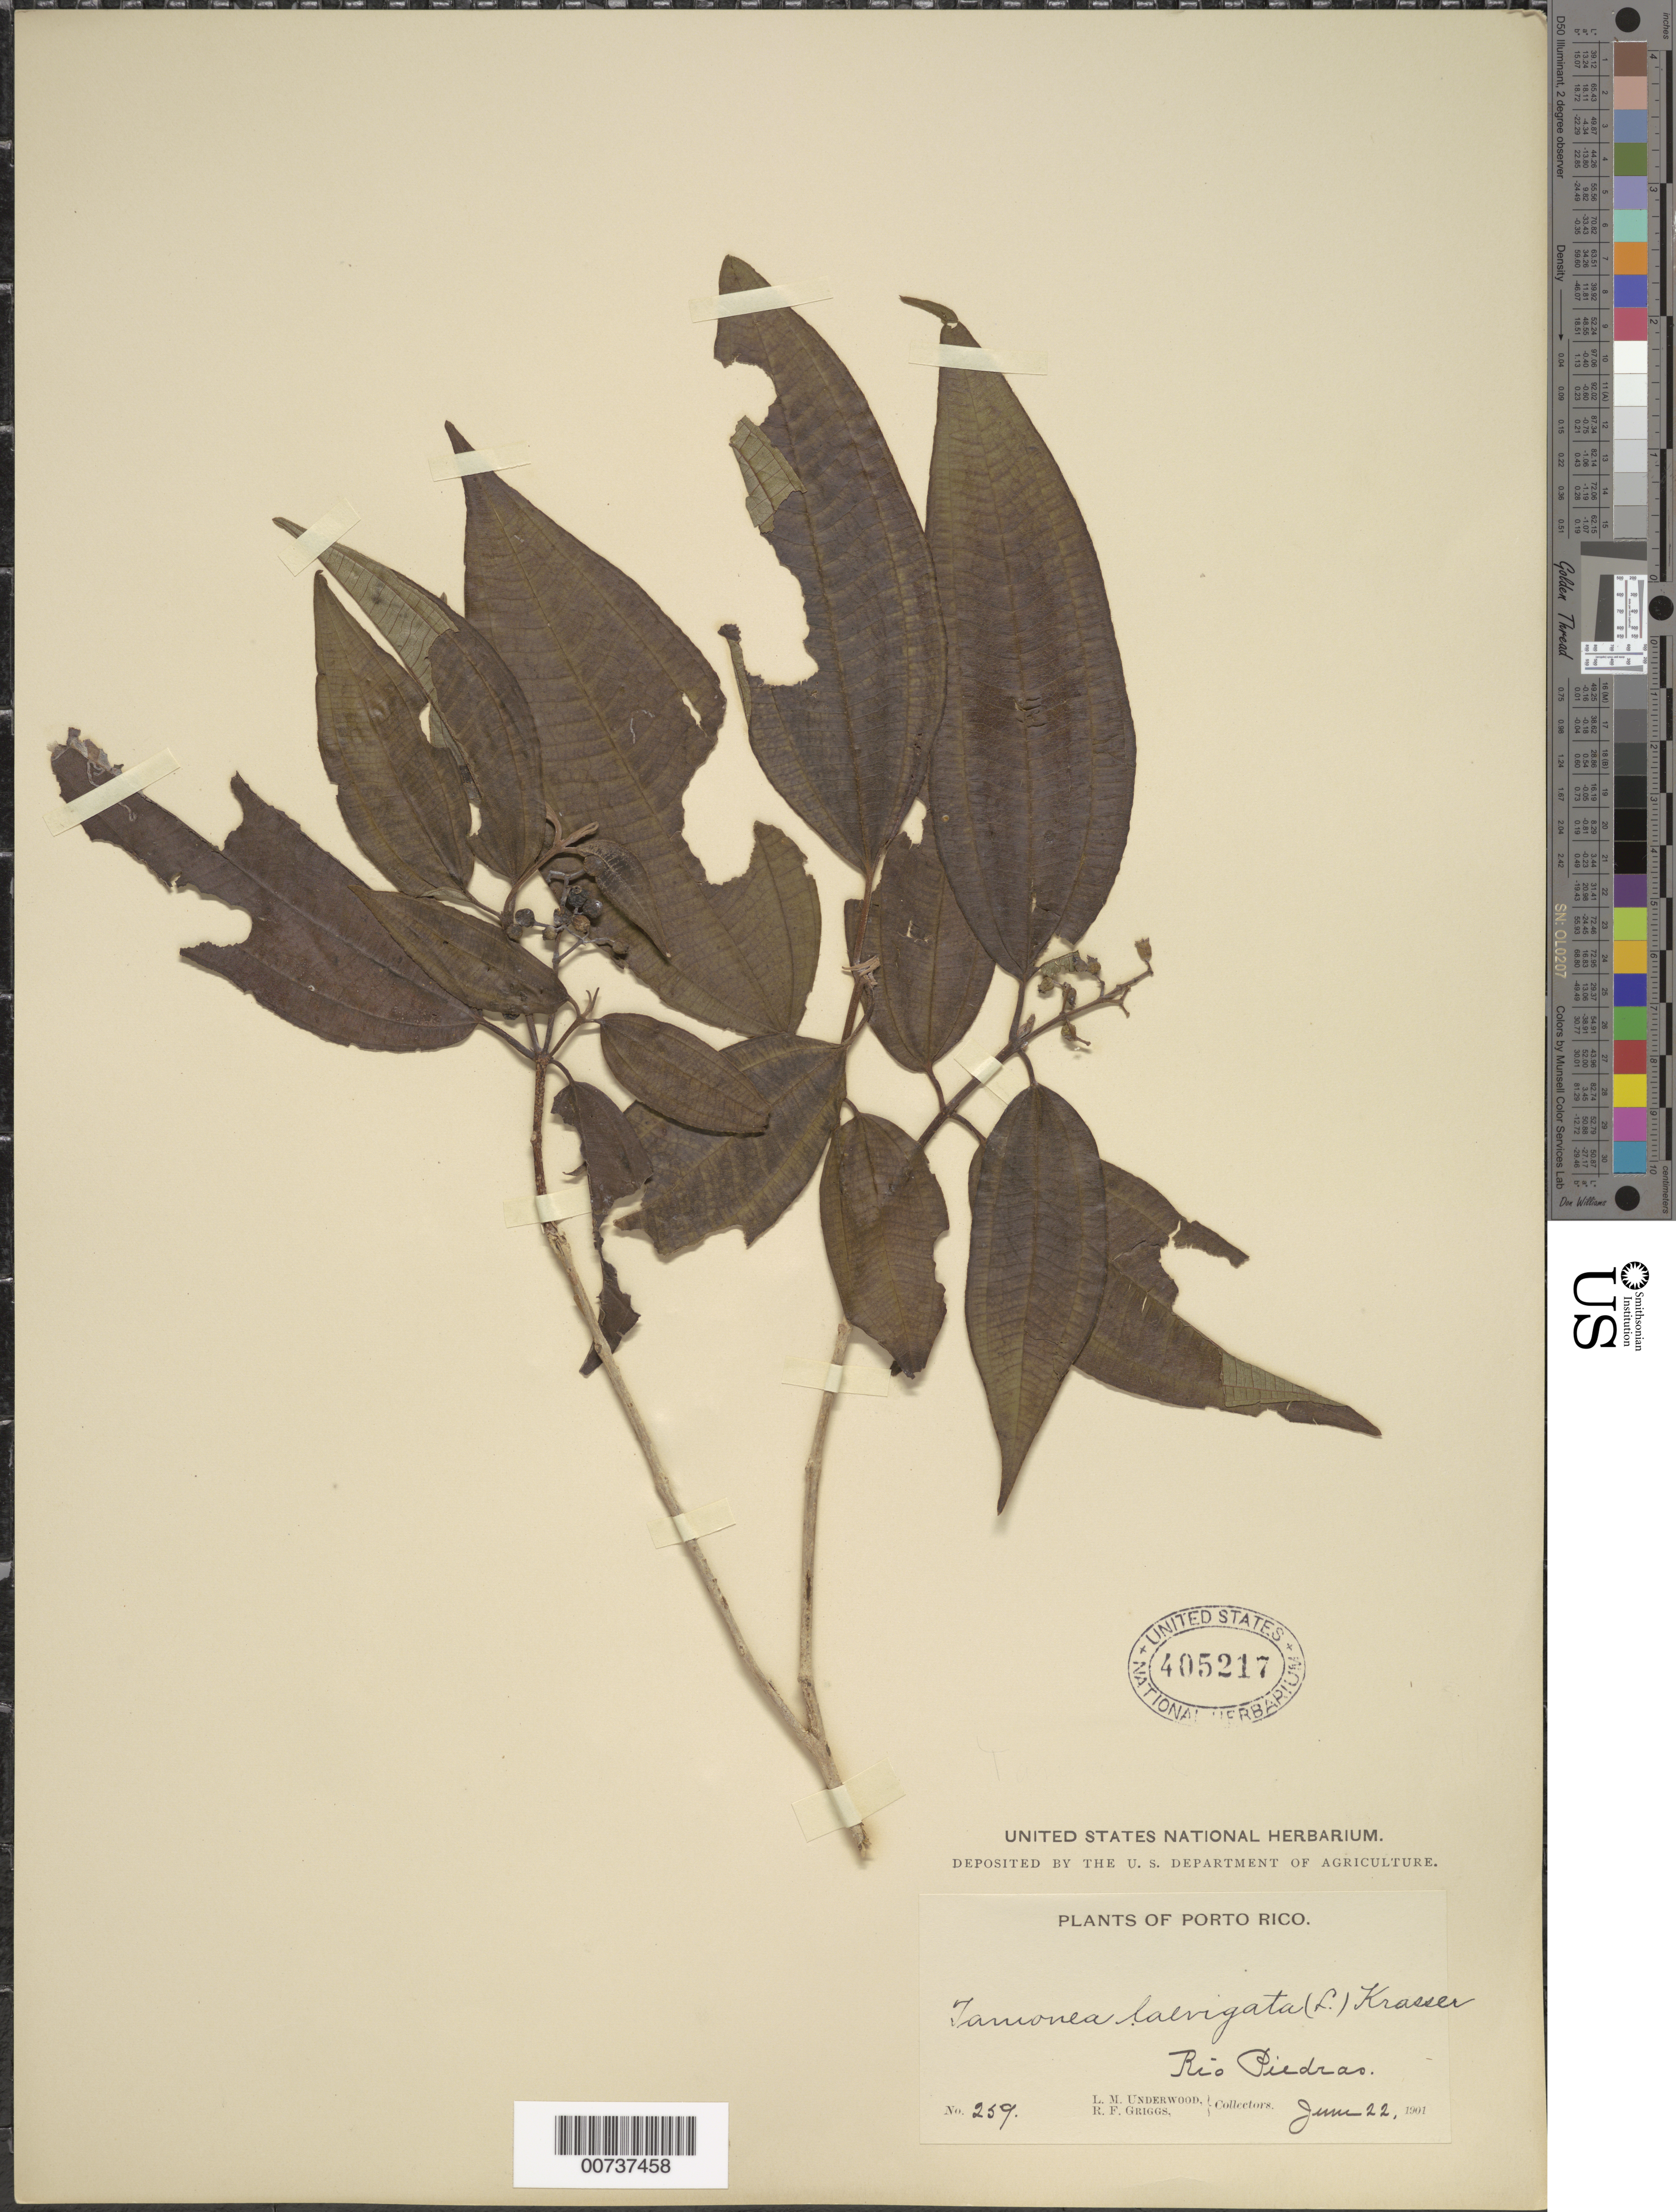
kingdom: Plantae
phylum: Tracheophyta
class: Magnoliopsida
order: Myrtales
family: Melastomataceae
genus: Miconia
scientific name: Miconia laevigata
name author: (L.) D. Don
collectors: L. M. Underwood & R. F. Griggs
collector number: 259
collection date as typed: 22 Jun 1901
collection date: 1901-06-22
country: Puerto Rico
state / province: San Juan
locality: Rio Piedras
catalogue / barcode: US 405217